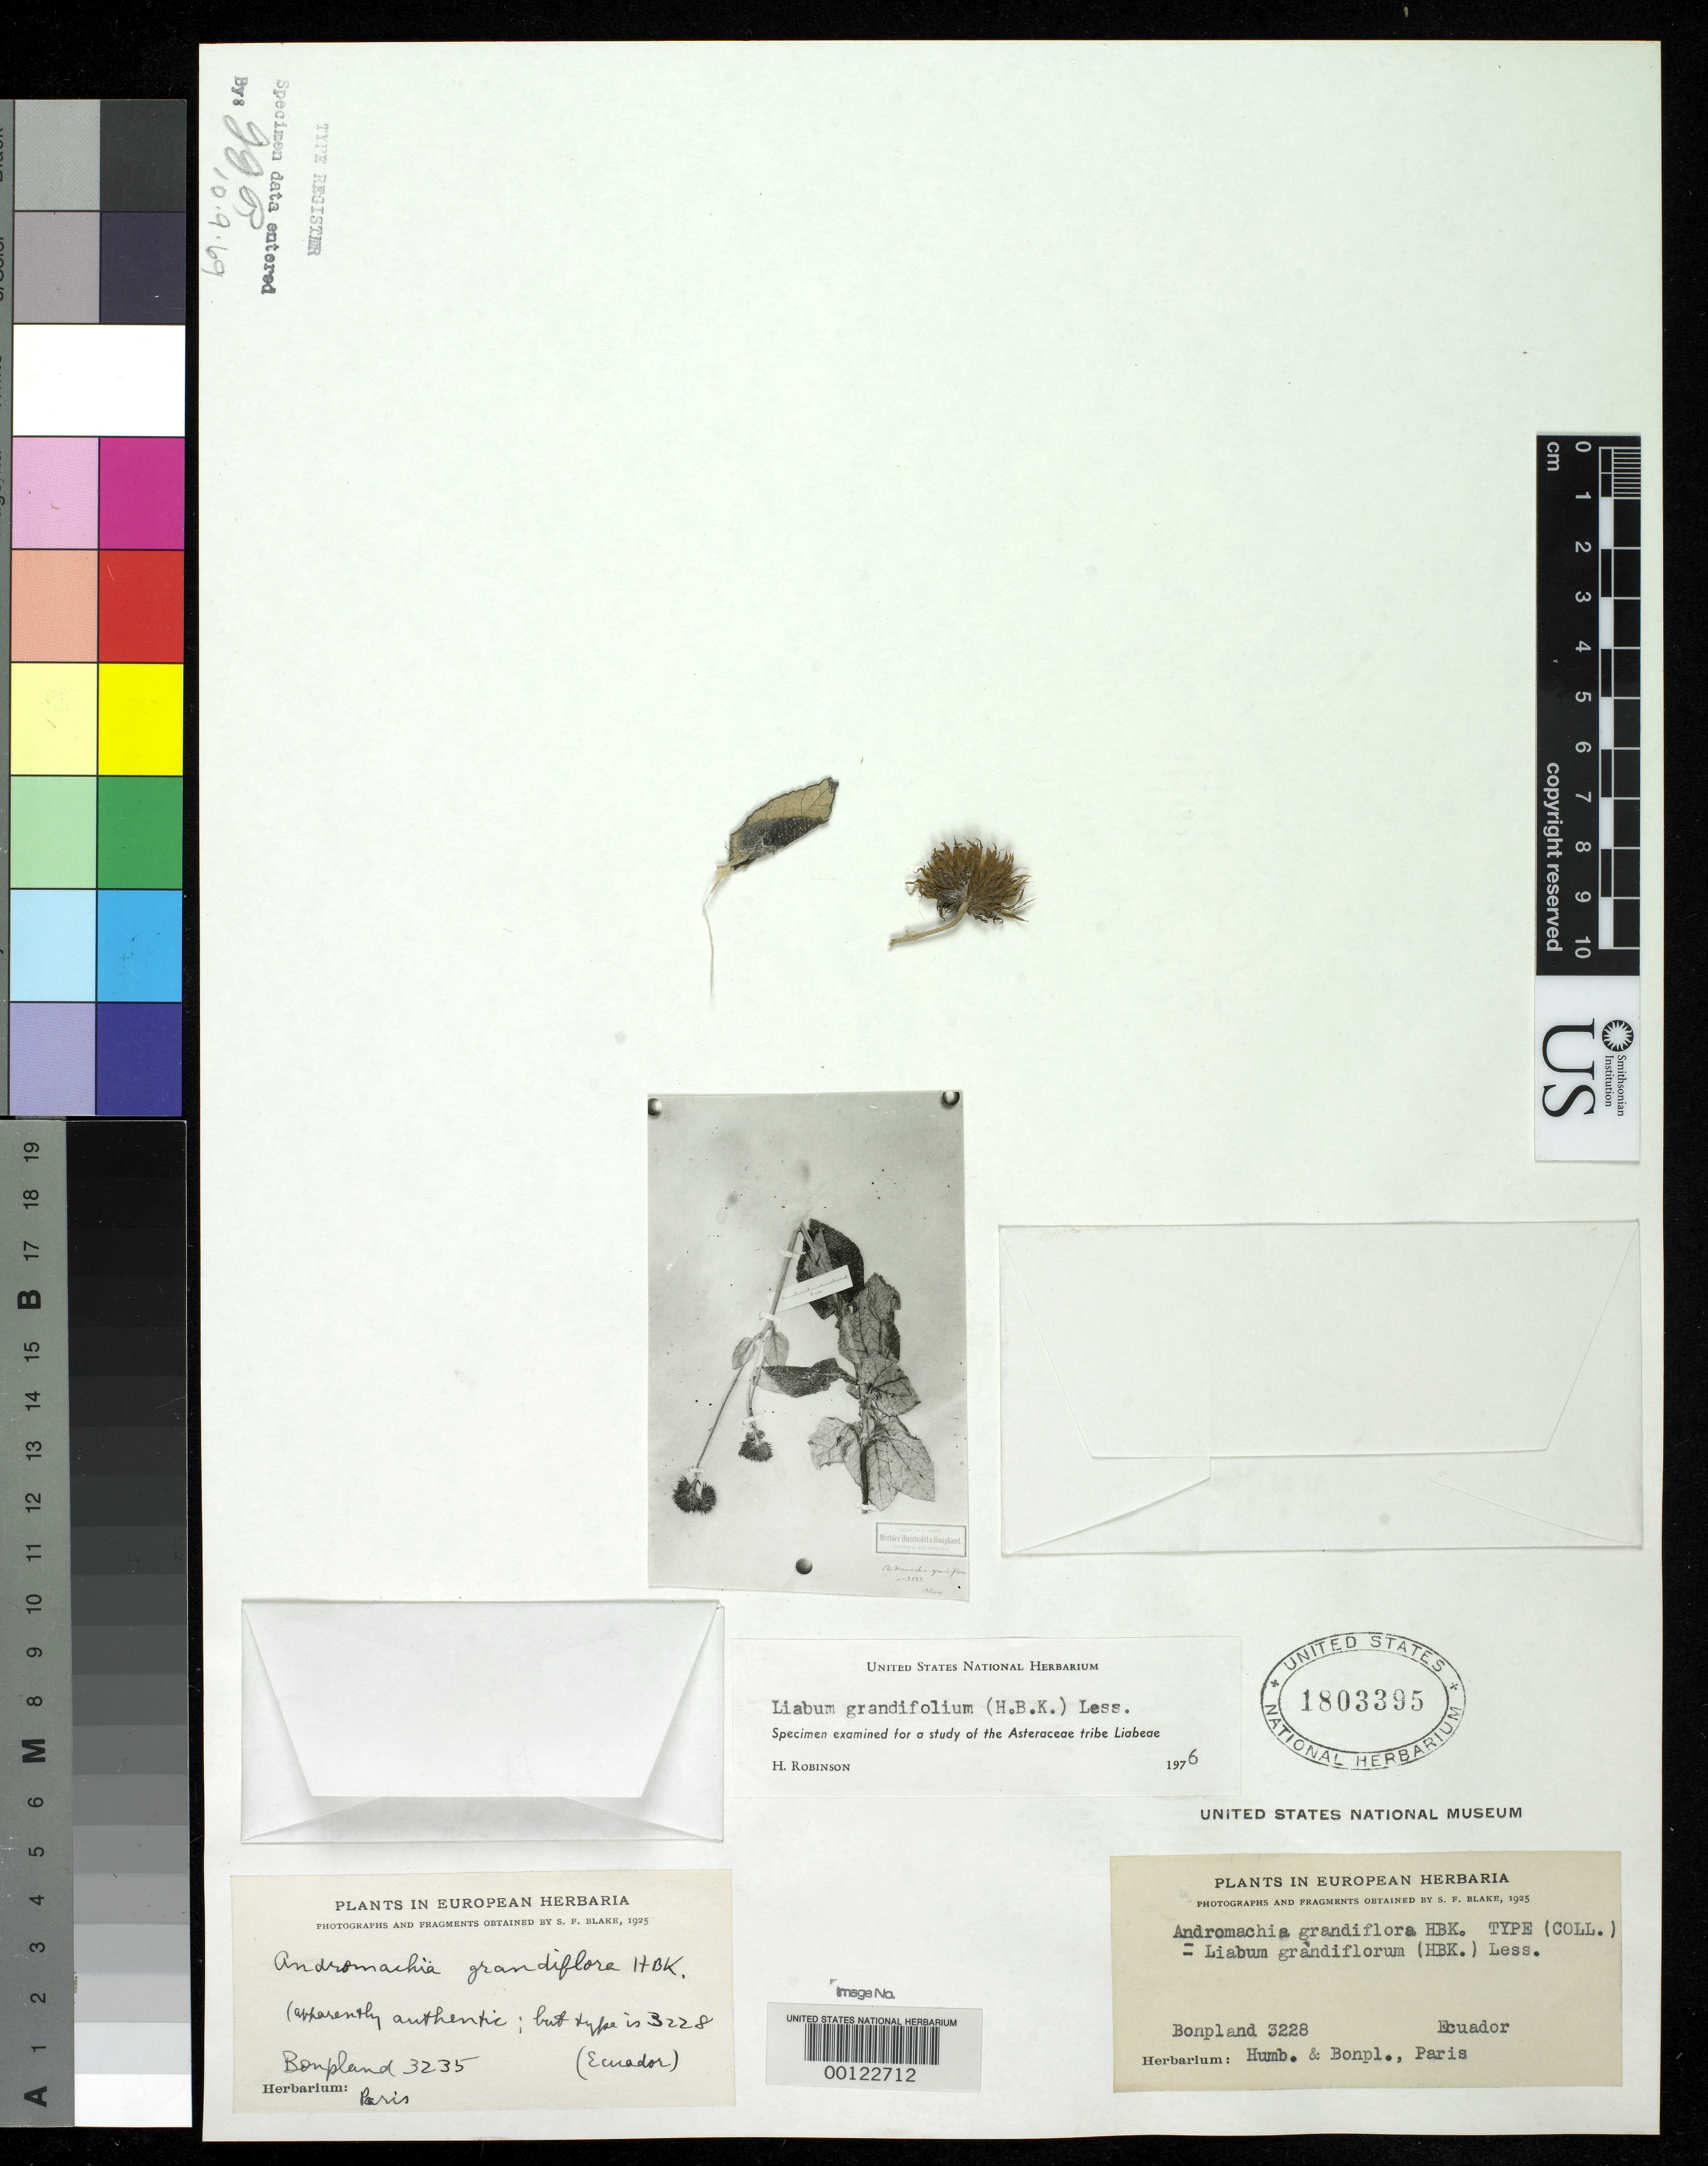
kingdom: Plantae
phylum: Tracheophyta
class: Magnoliopsida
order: Asterales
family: Asteraceae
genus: Andromachia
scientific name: Andromachia grandiflora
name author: Kunth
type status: Type Material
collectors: F. W. Humboldt & A. J. A. Bonpland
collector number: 3228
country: Ecuador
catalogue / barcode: US 1803395